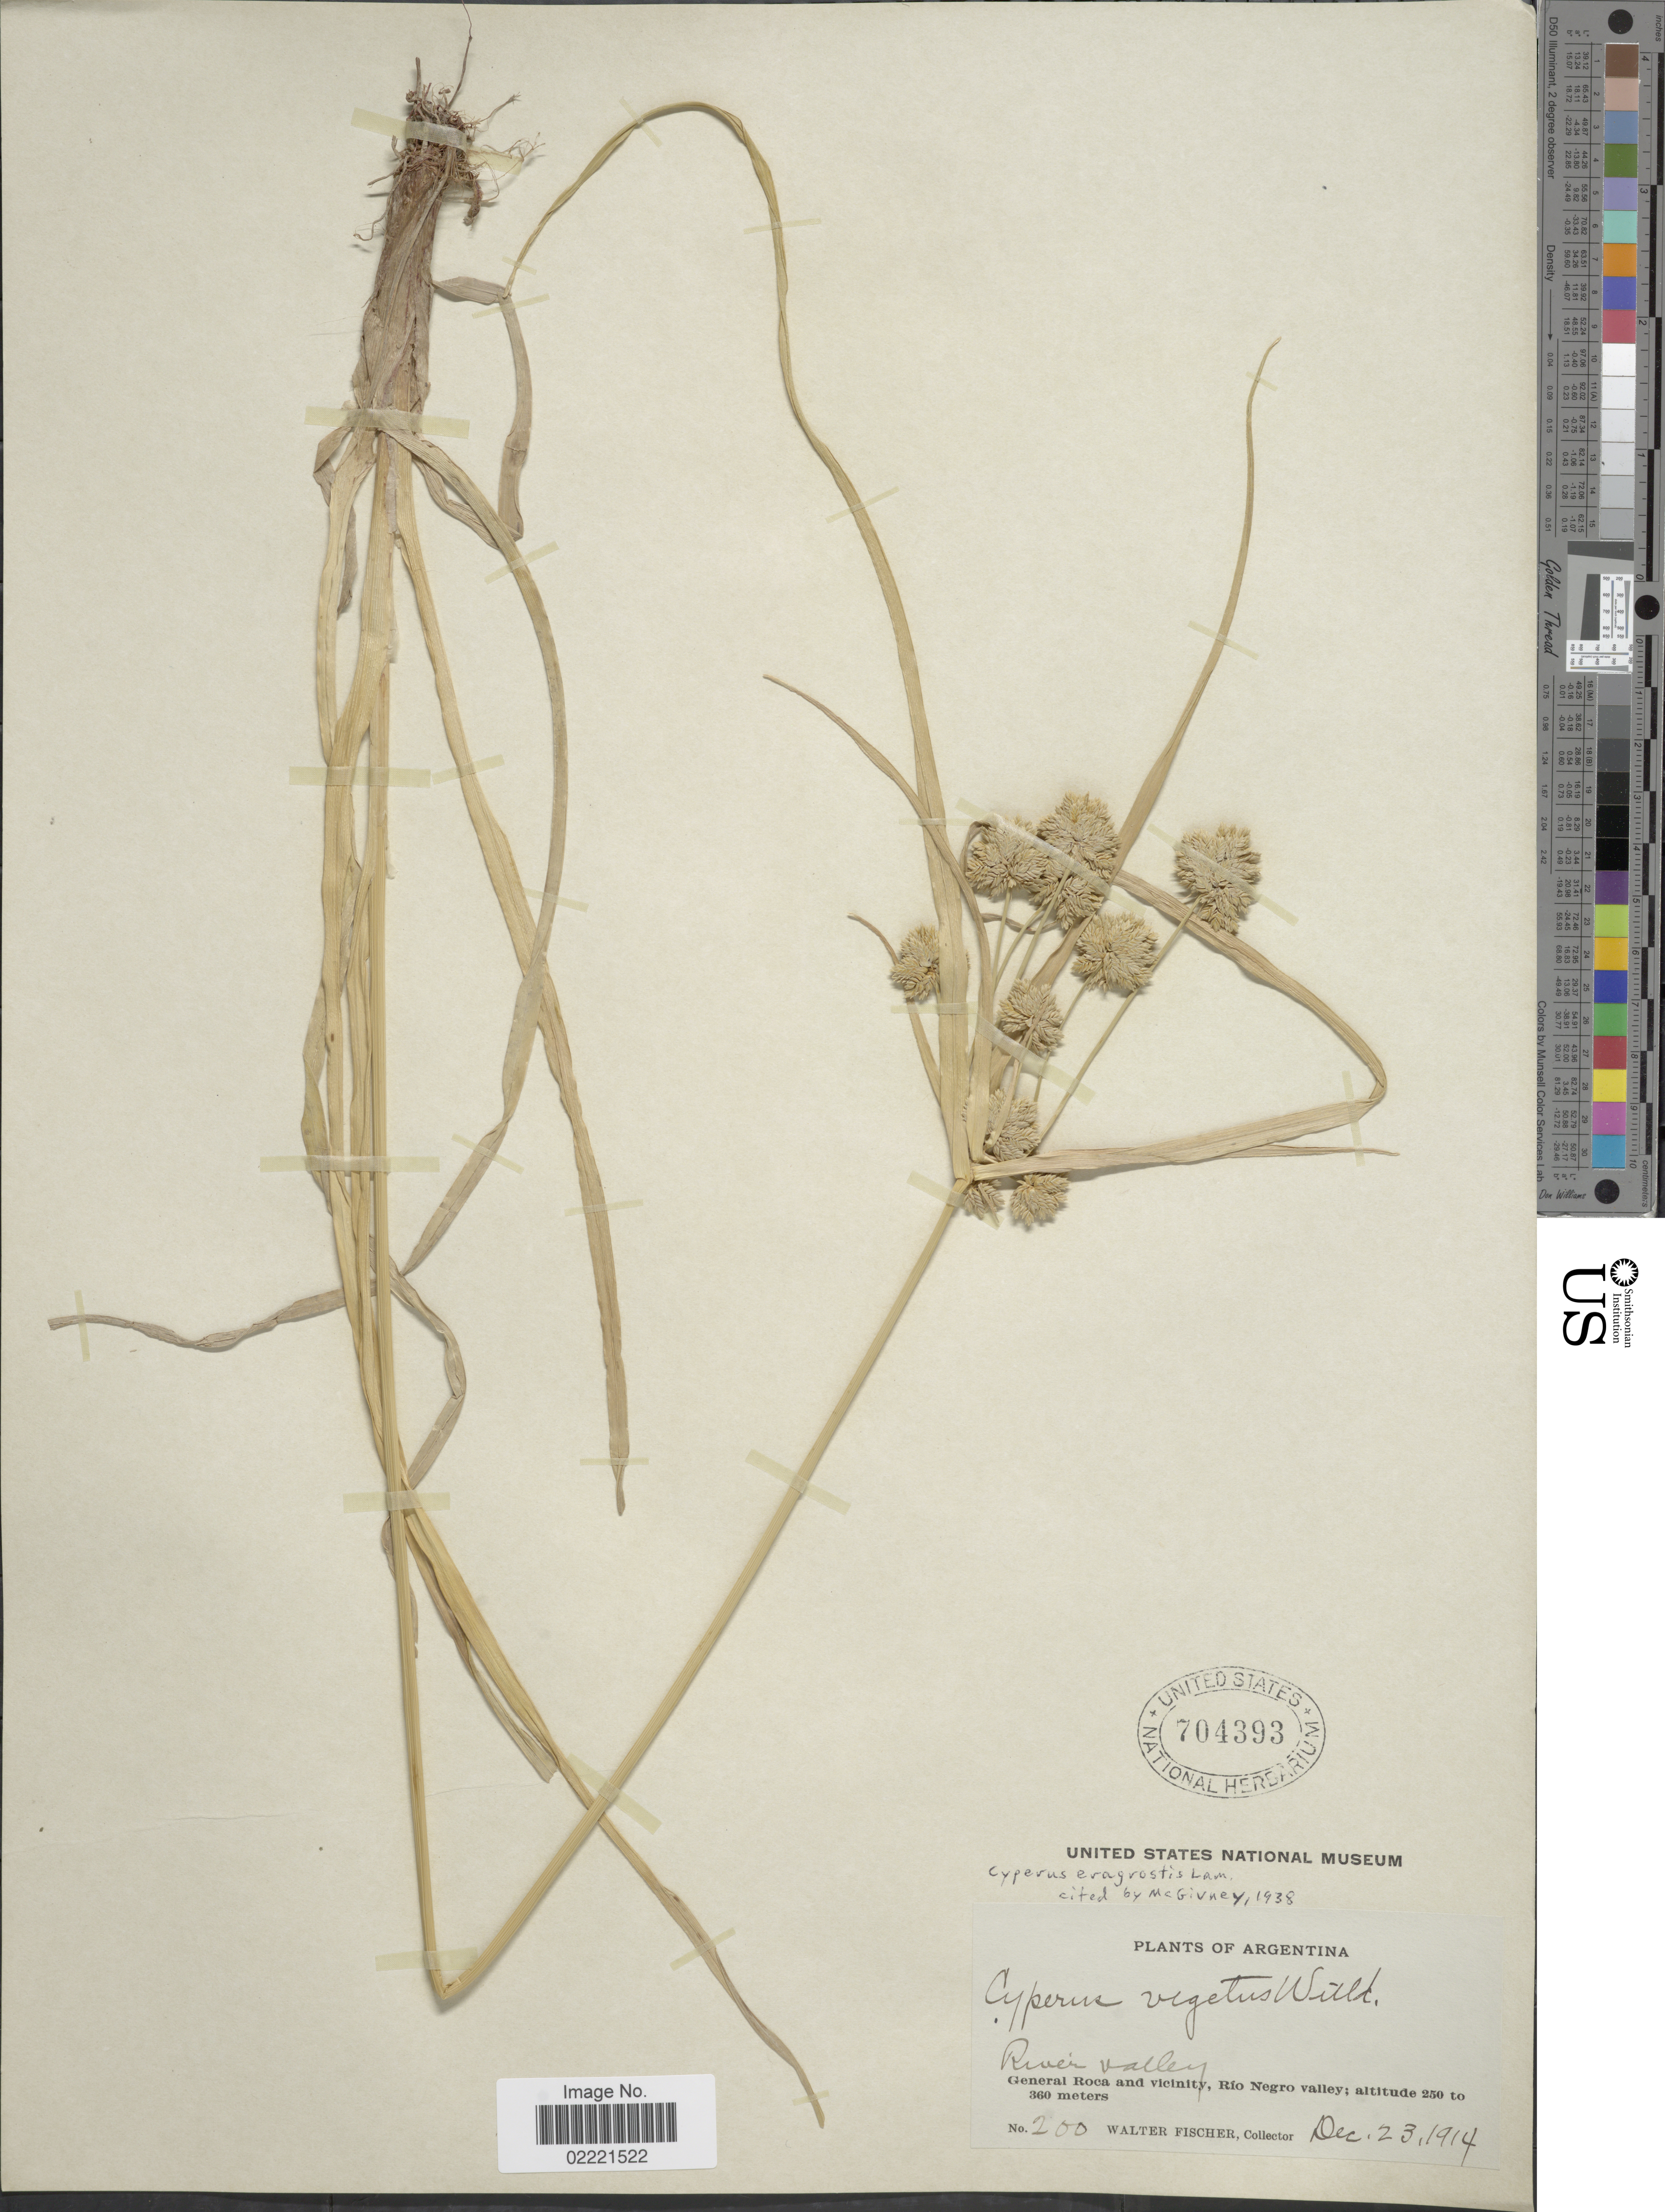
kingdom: Plantae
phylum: Tracheophyta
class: Liliopsida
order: Poales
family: Cyperaceae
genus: Cyperus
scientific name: Cyperus eragrostis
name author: Lam.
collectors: W. Fischer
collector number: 200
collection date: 1914-12-23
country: Argentina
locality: River Valley, General Roca and vicinity, Rio Negro valley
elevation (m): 250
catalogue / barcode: US 704393